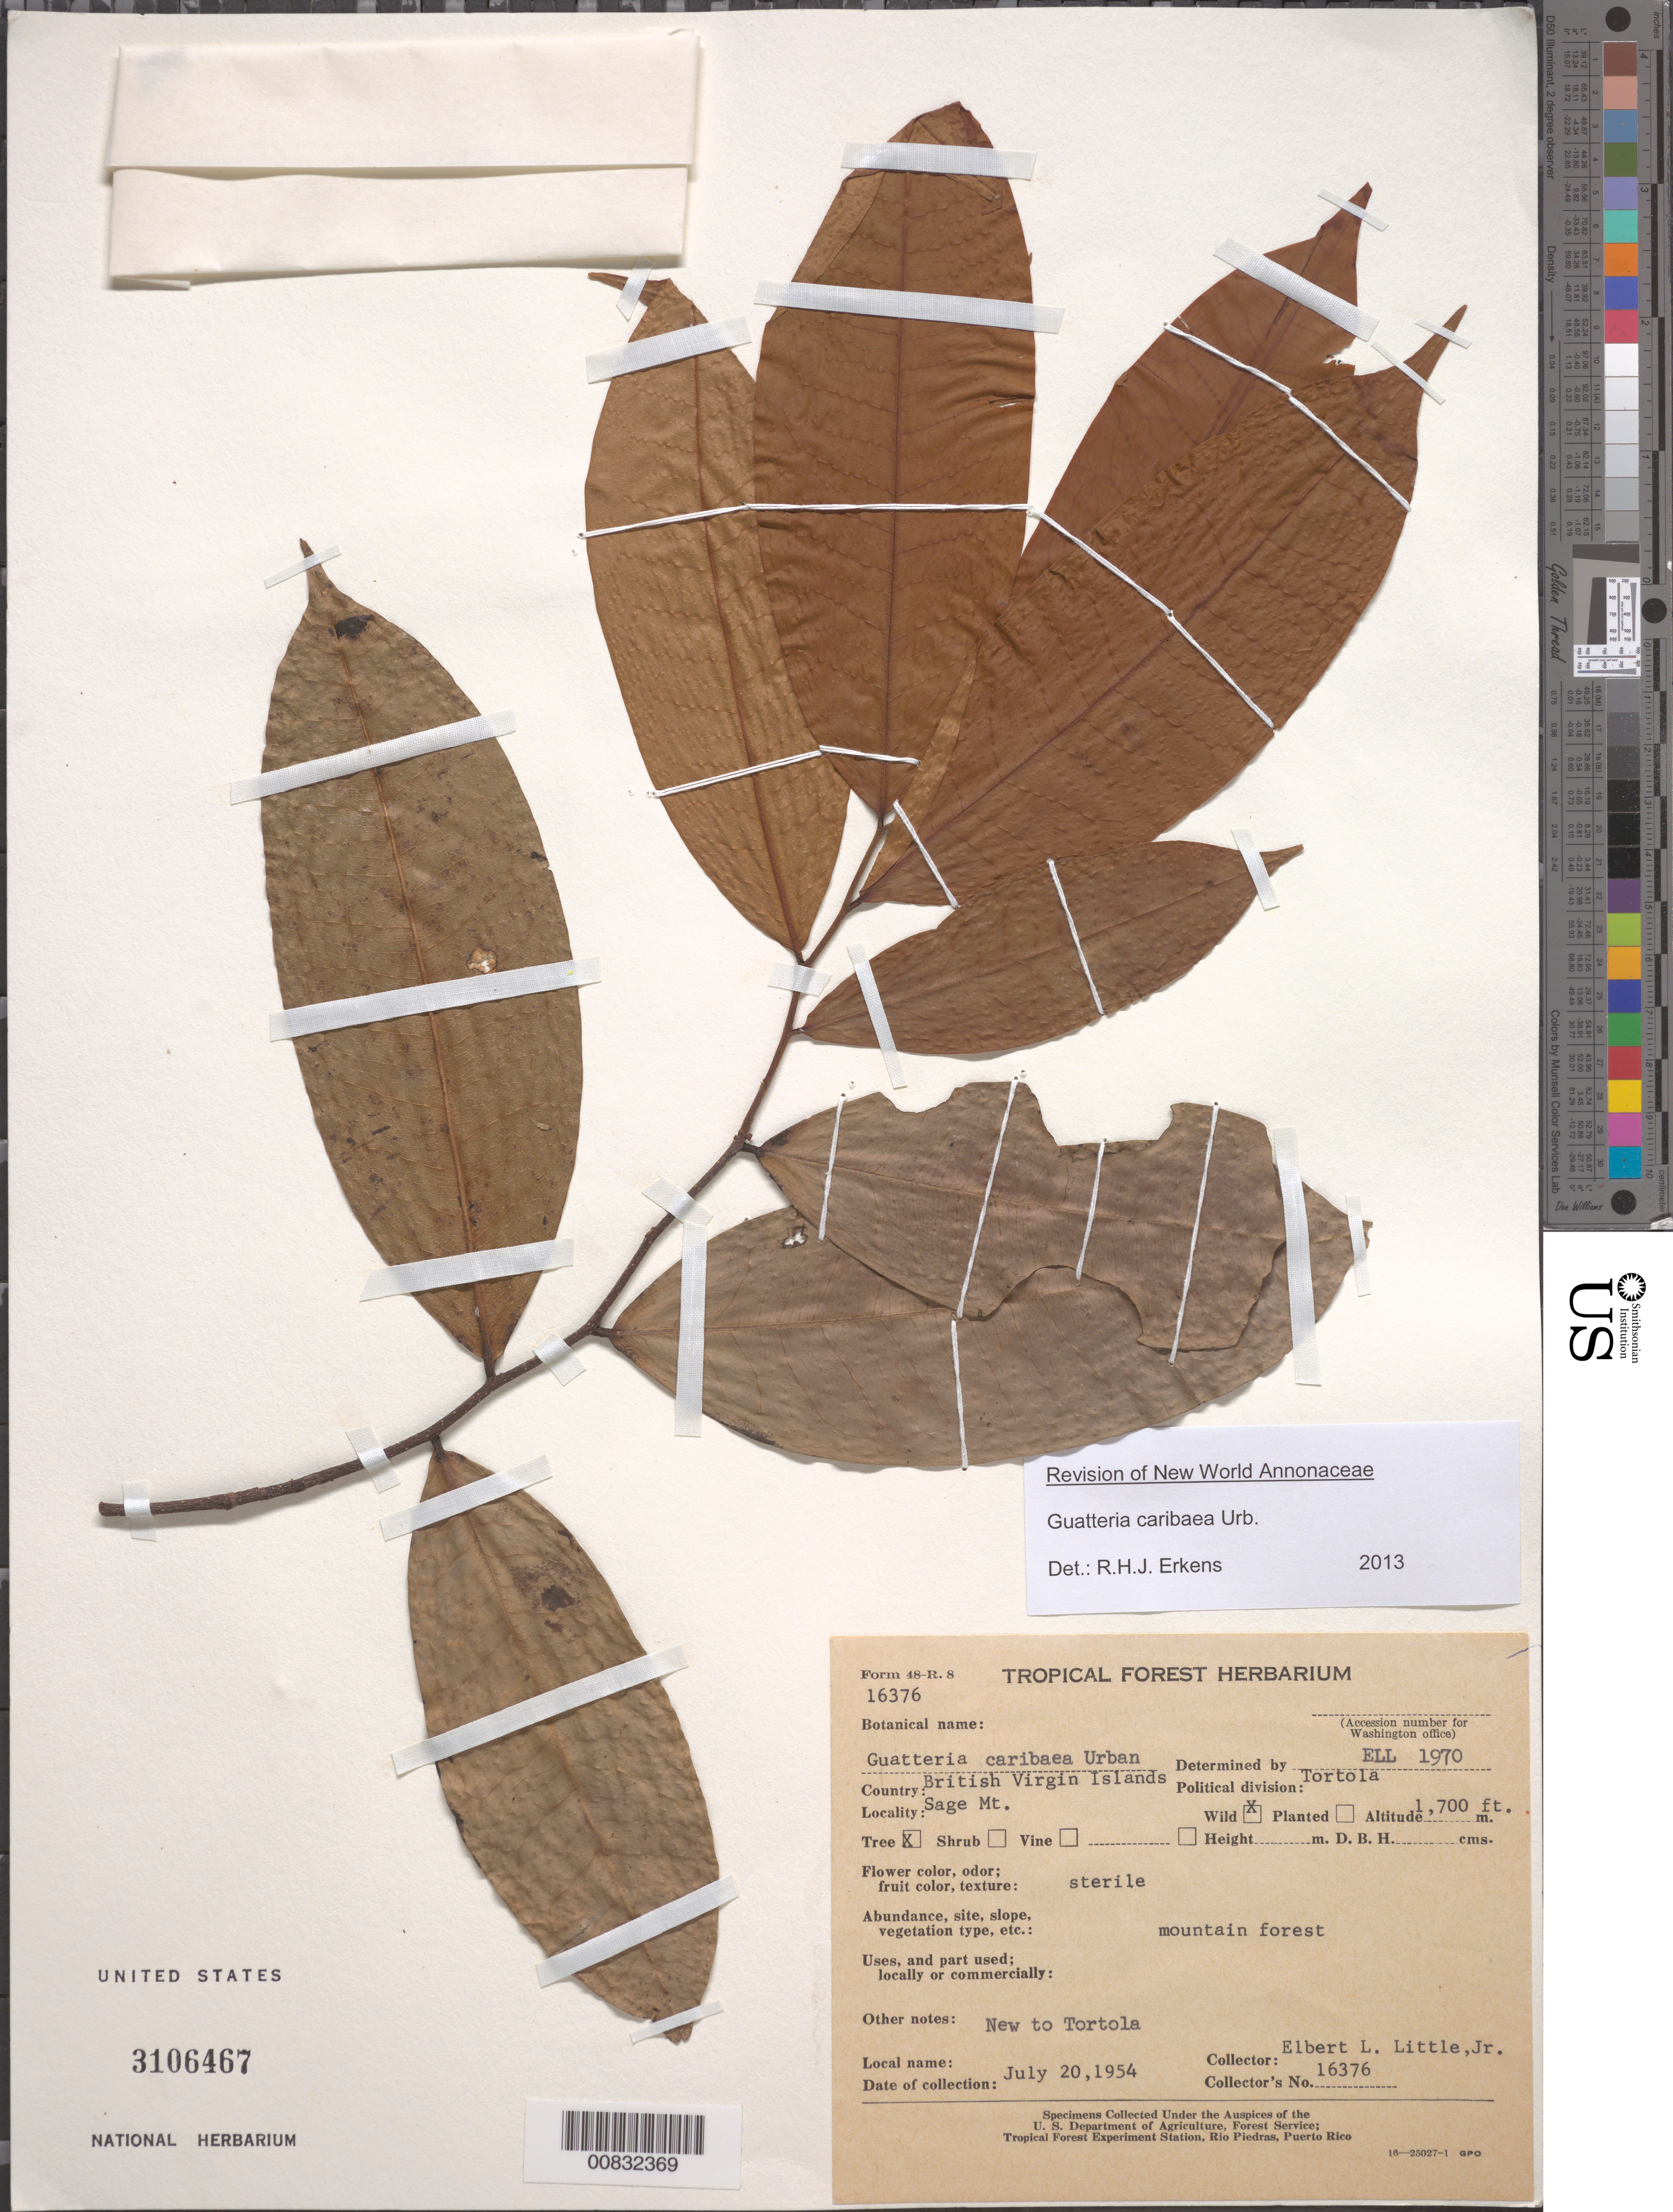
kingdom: Plantae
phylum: Tracheophyta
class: Magnoliopsida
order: Magnoliales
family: Annonaceae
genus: Guatteria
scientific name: Guatteria caribaea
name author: Urb.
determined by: Erkens, R. H. J.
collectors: E. L. Little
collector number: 16376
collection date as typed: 20 Jul 1954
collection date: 1954-07-20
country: British Virgin Islands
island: Tortola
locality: Tortola, Sage Mountain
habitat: Mountain forest.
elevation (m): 518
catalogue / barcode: US 3106467